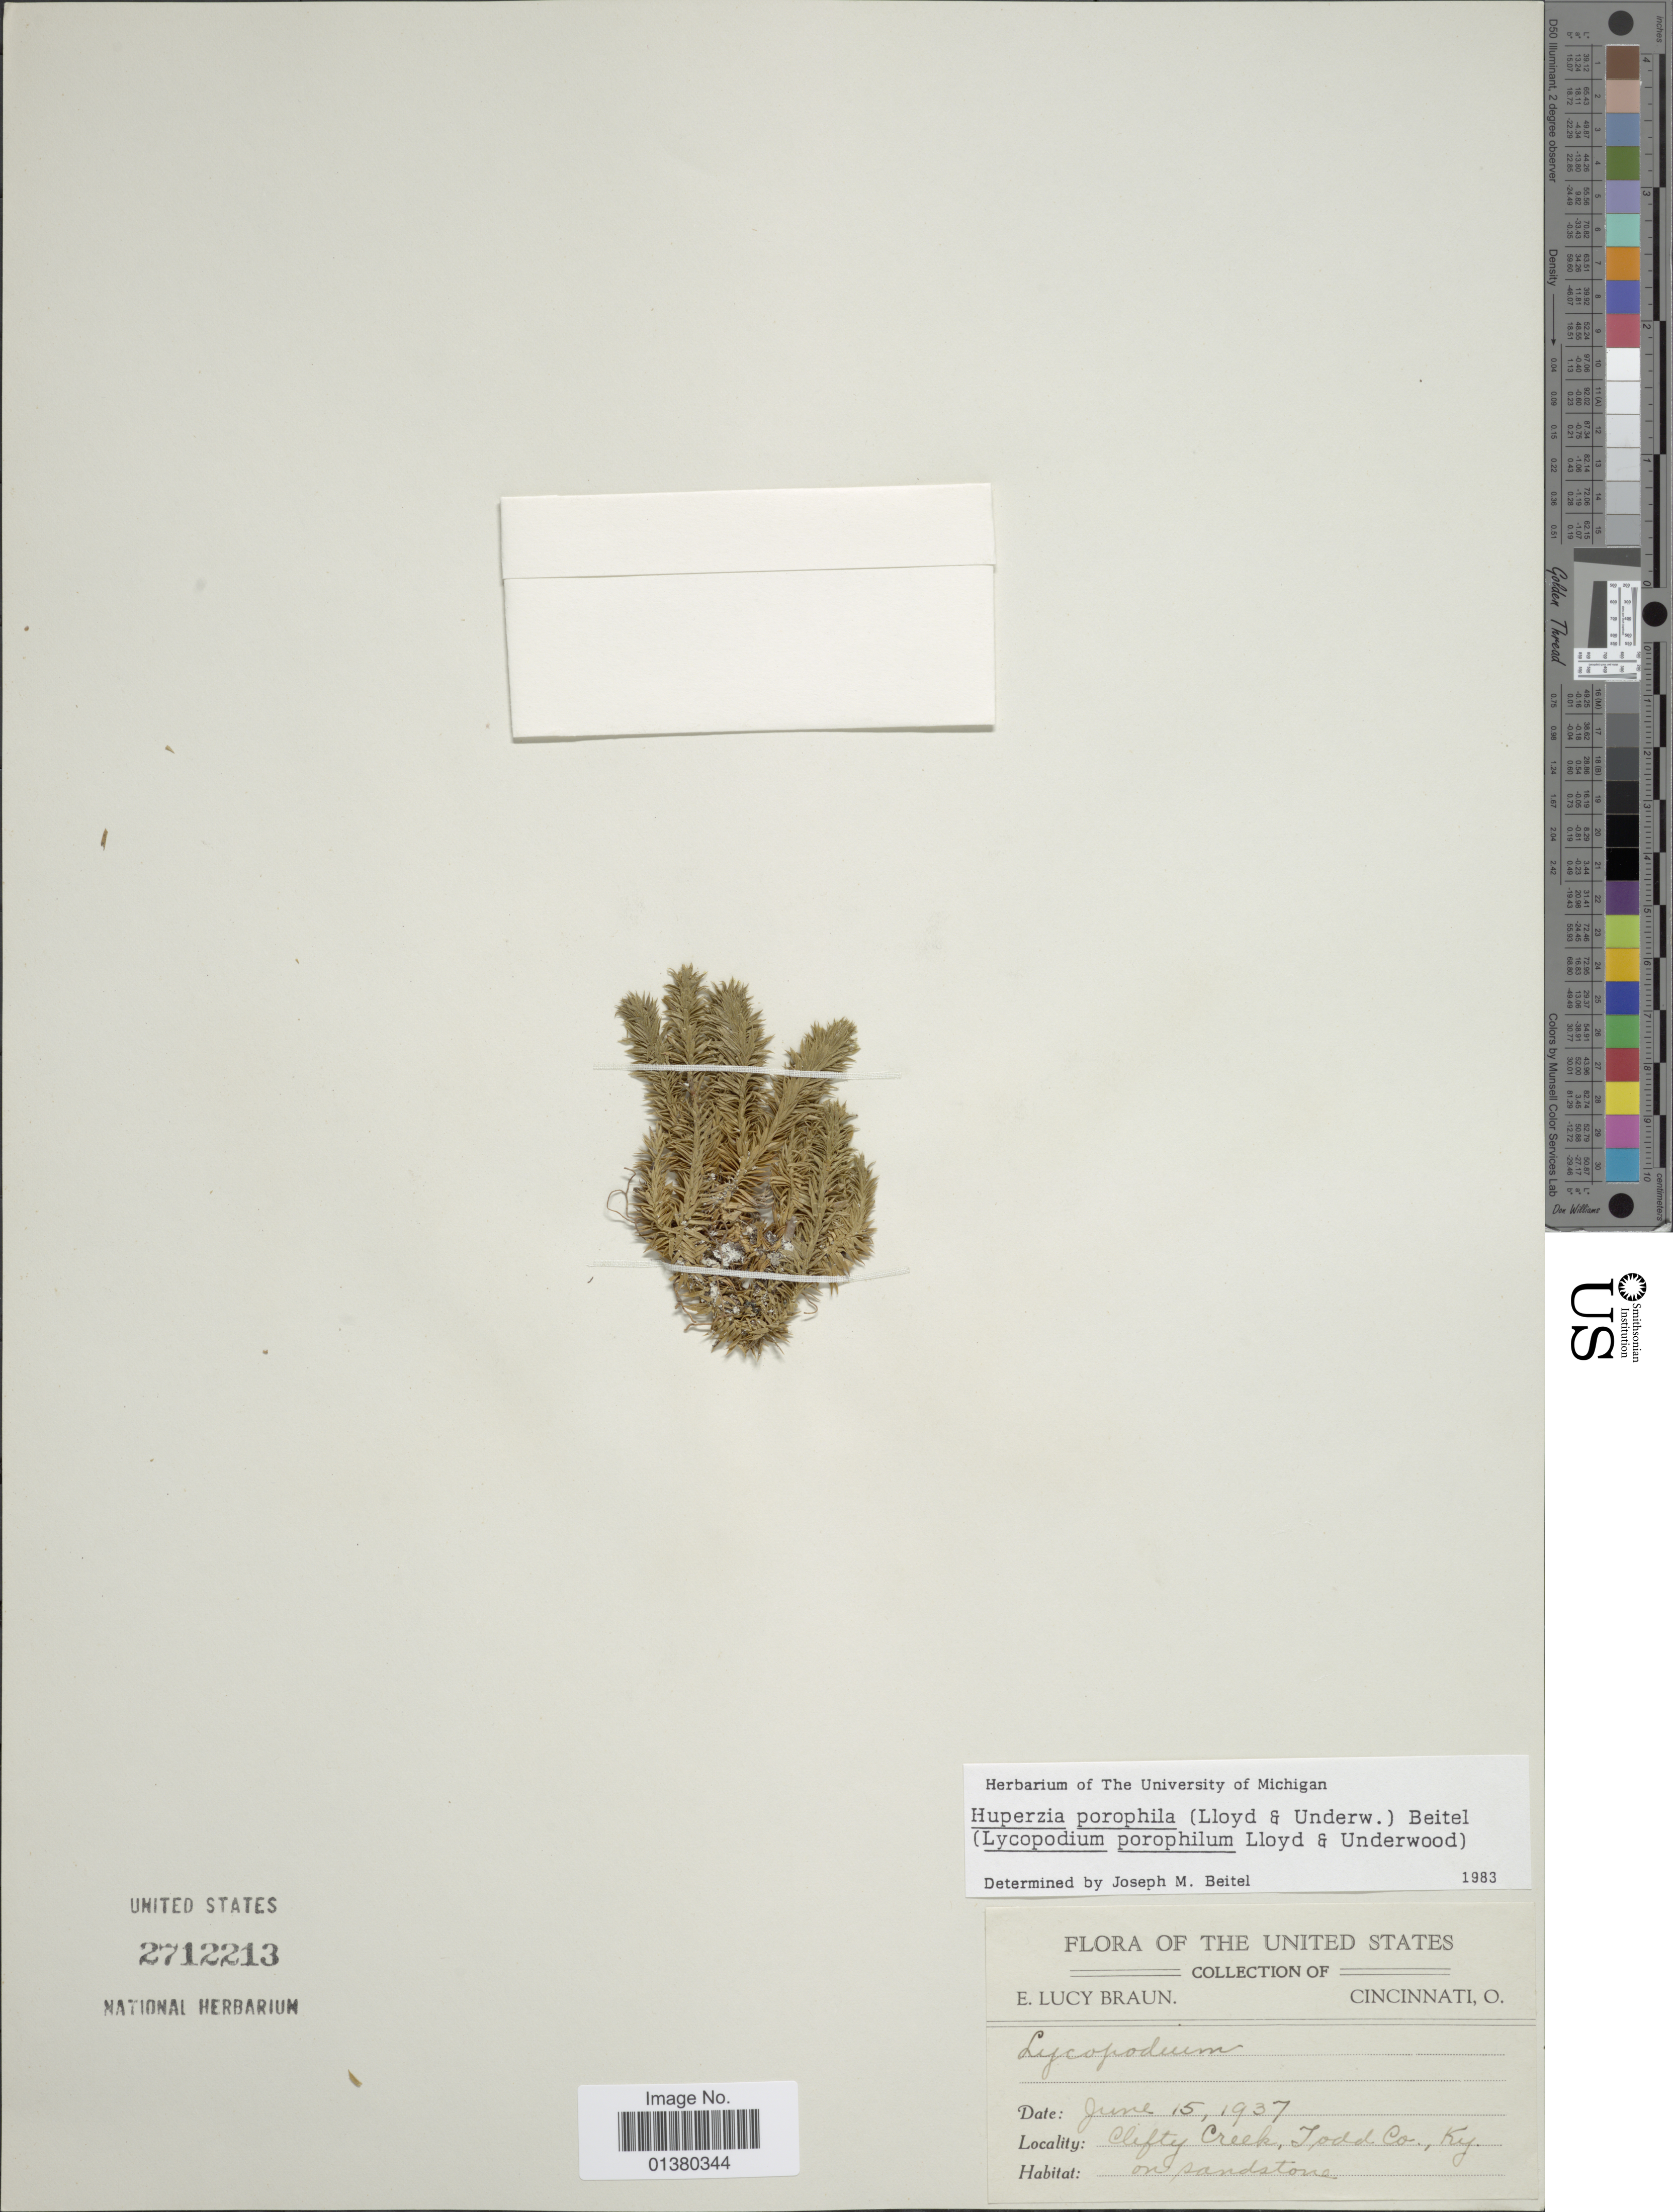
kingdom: Plantae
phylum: Tracheophyta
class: Lycopodiopsida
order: Lycopodiales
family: Lycopodiaceae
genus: Huperzia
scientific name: Huperzia porophila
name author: (F.E. Lloyd & Underw.) Holub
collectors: E. L. Braun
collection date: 1937-06-15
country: United States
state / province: Kentucky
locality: Clifty Creek, Todd Co.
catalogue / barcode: US 2712213